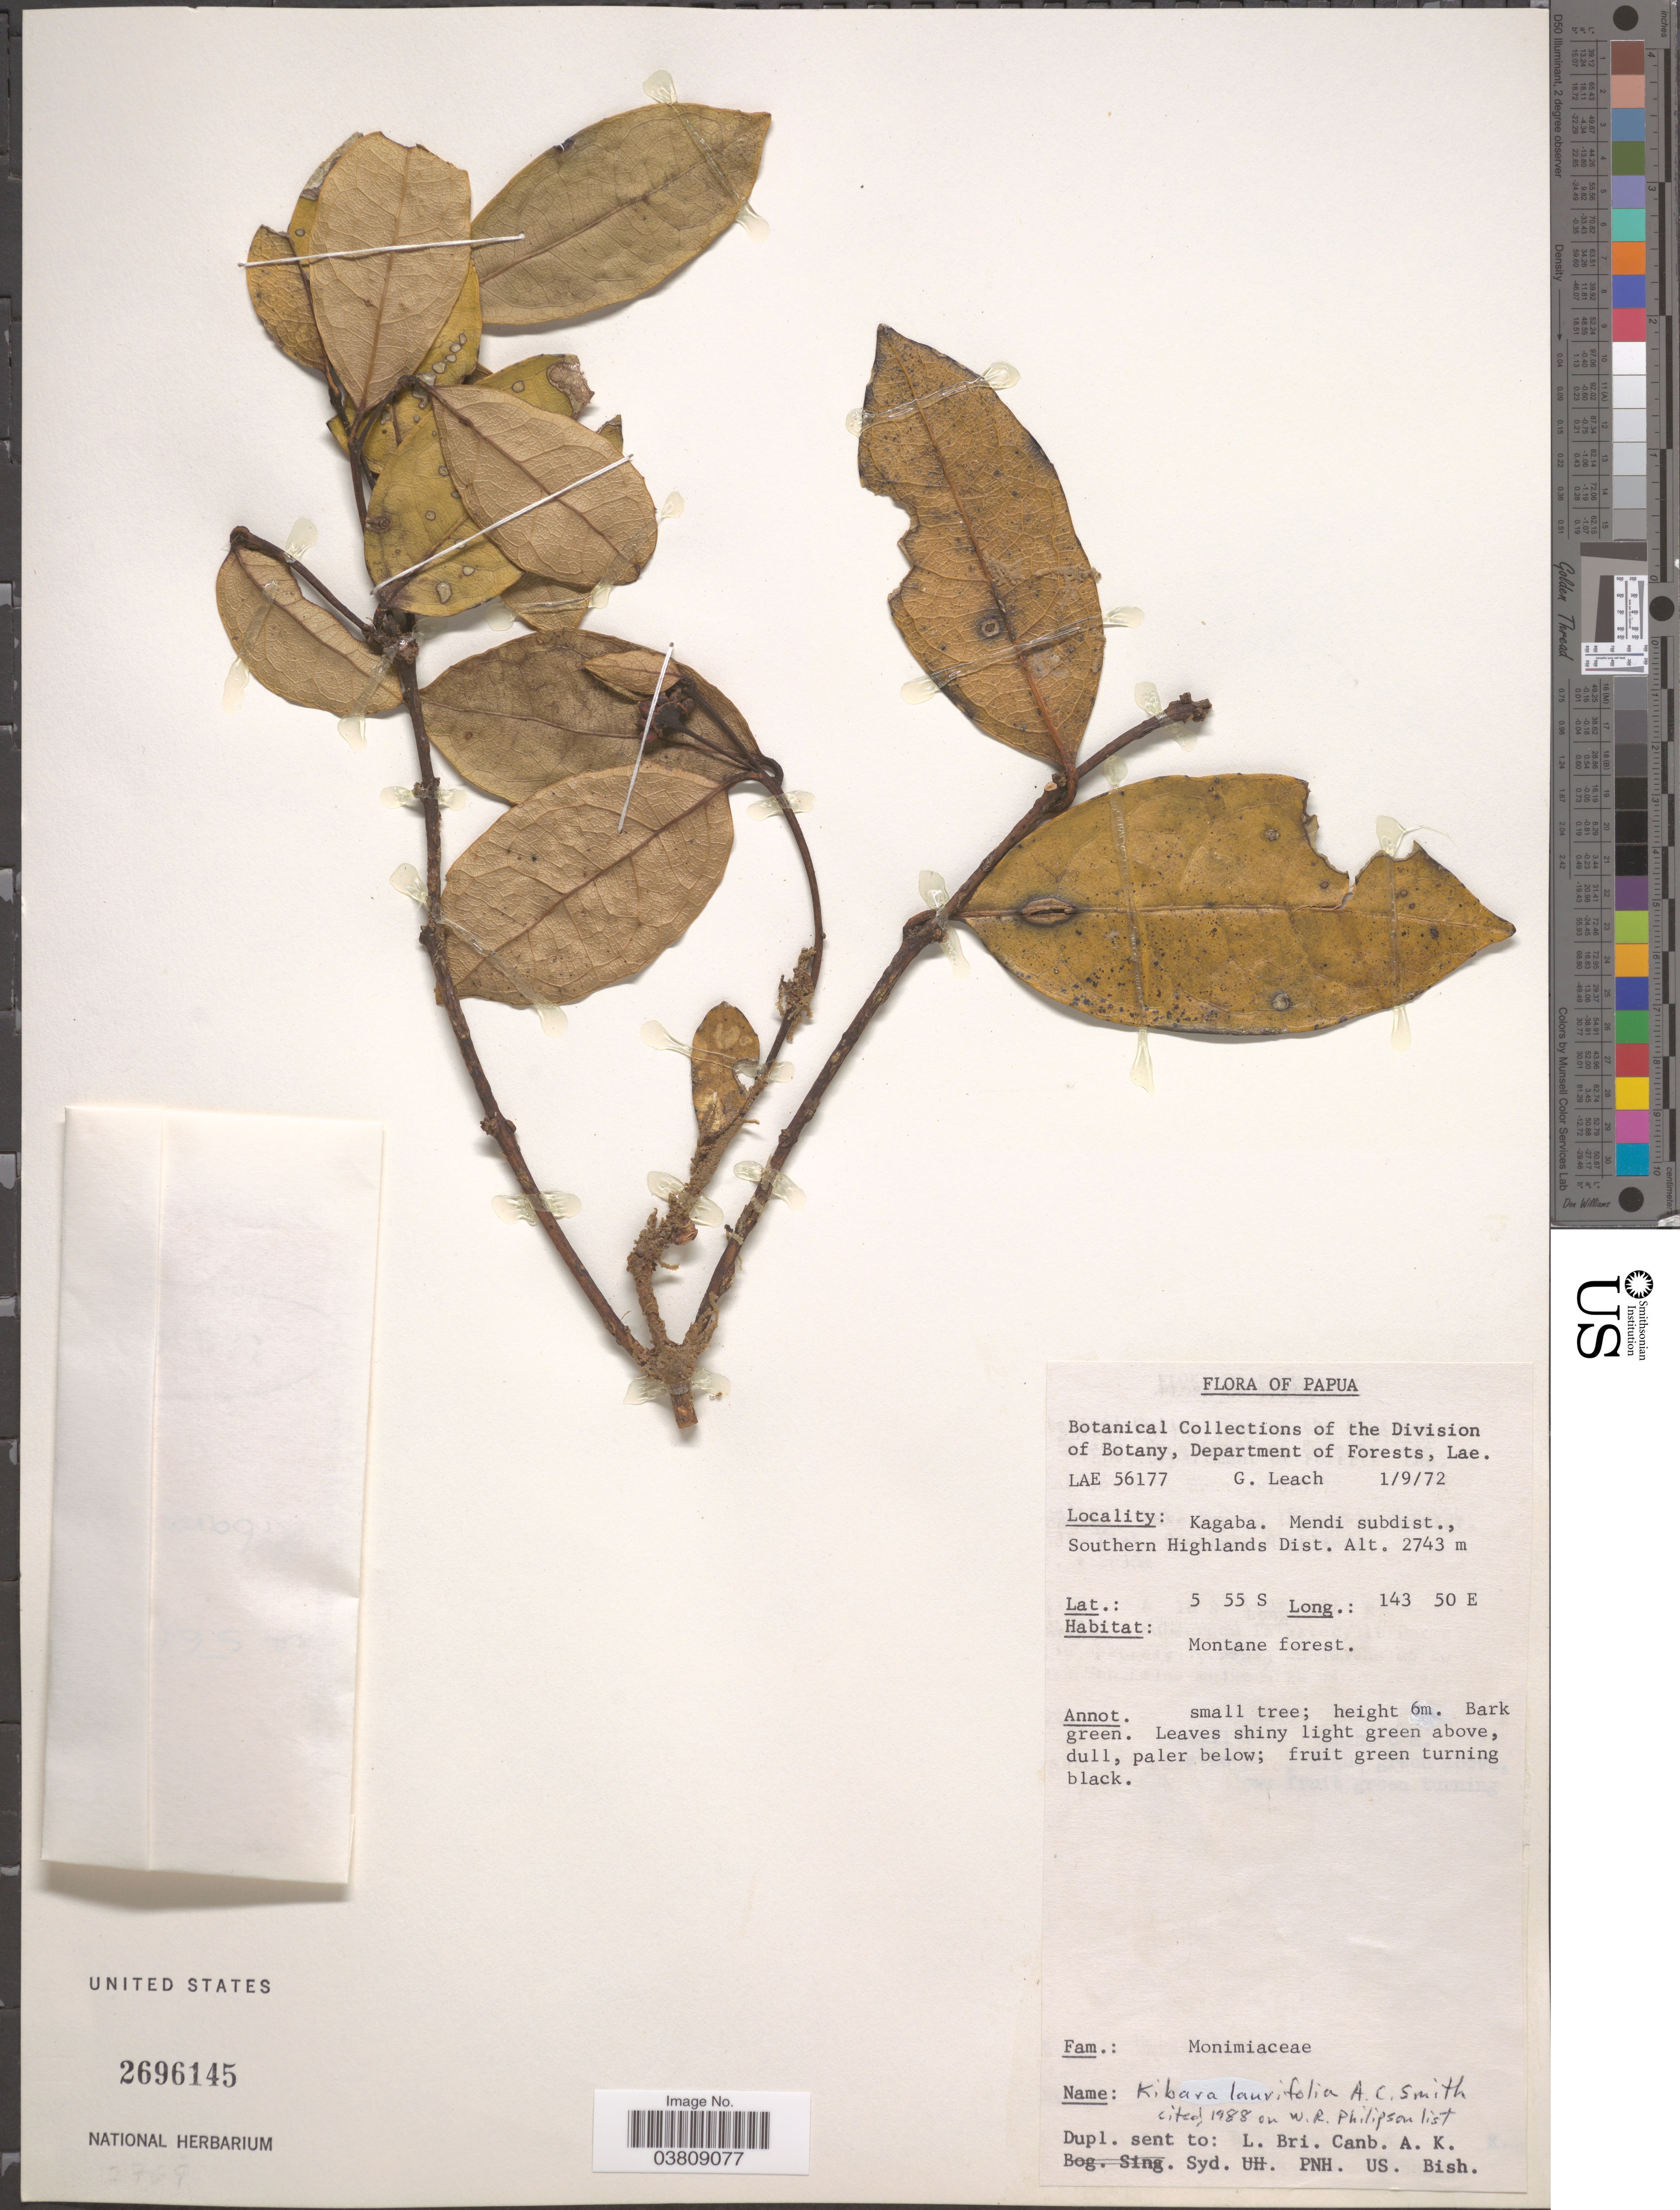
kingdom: Plantae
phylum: Tracheophyta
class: Magnoliopsida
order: Laurales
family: Monimiaceae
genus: Kibara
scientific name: Kibara laurifolia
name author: A.C. Sm.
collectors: G. Leach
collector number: LAE 56177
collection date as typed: Transcribed d/m/y: 1/8/72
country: Papua New Guinea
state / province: Southern Highlands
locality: Papua. Kagaba, Mendi subdistr., Southern Highlands Dist.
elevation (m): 2743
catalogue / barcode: US 269145